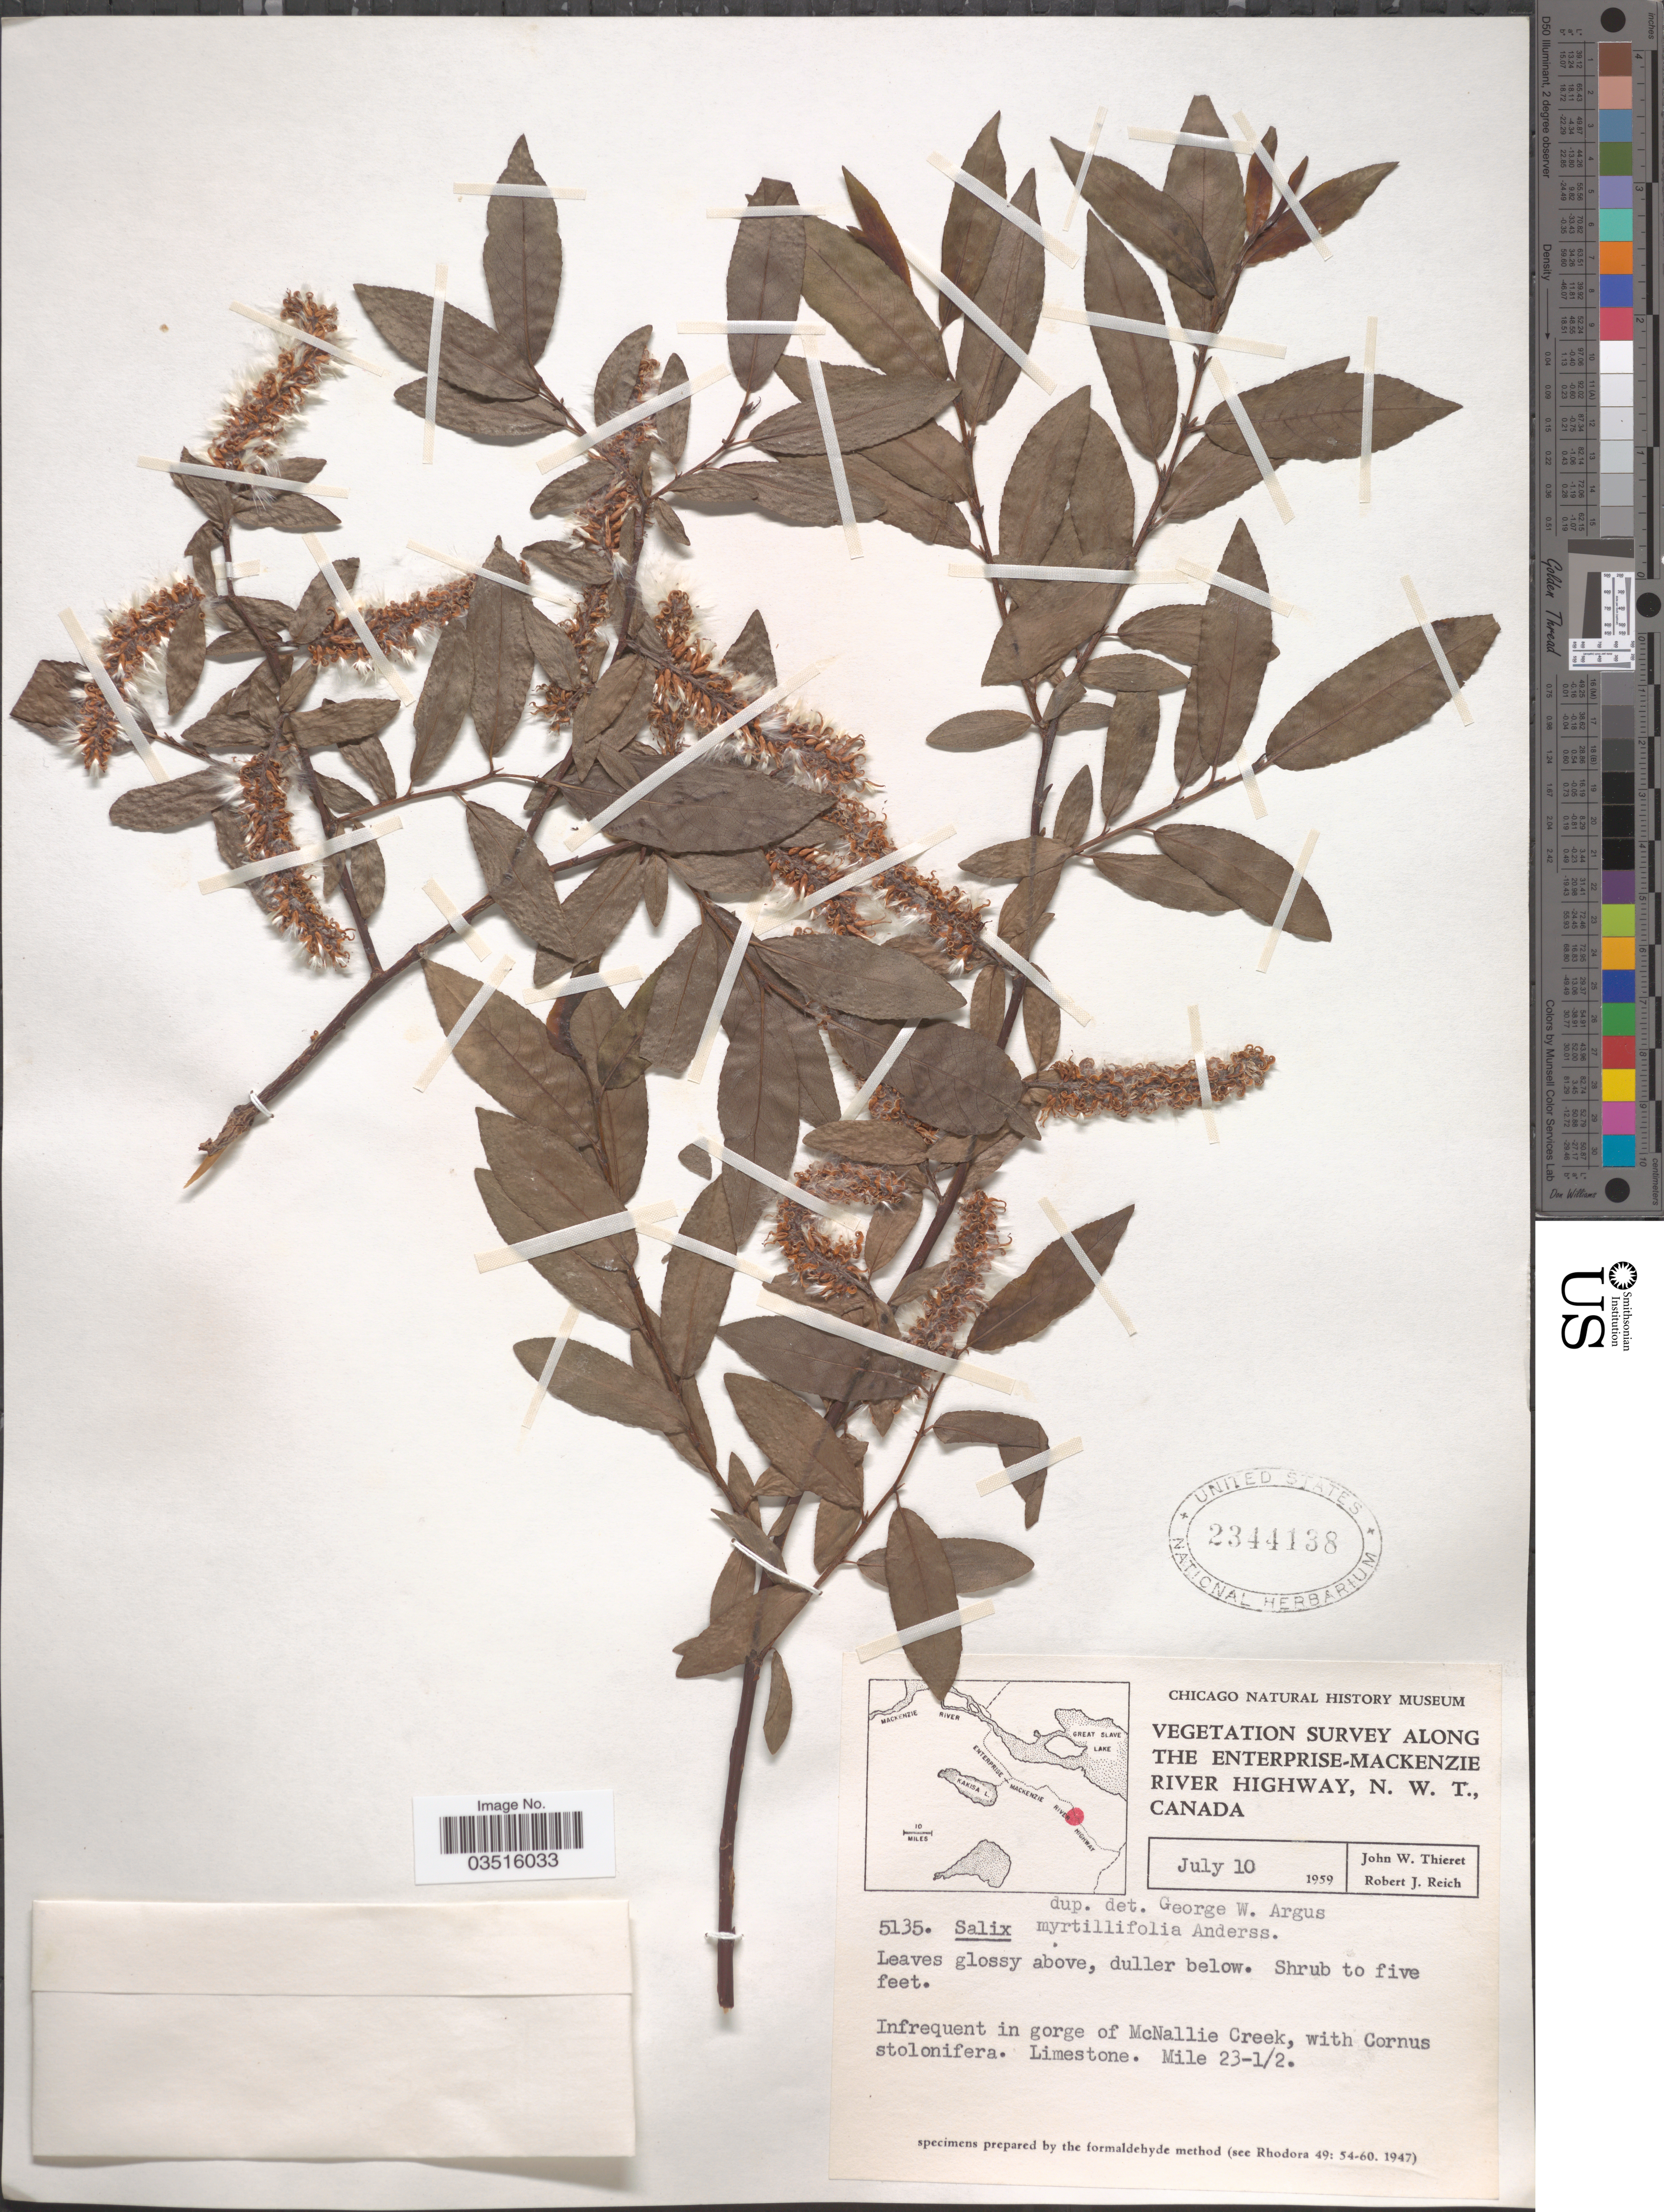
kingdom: Plantae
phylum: Tracheophyta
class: Magnoliopsida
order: Malpighiales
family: Salicaceae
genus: Salix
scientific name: Salix myrtillifolia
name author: Andersson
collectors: J. W. Thieret & R. Reich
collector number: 5135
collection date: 1959-07-10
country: Canada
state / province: Northwest Territories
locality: Along the Enterprise-Mackenzie River Highway. Infrequent in gorge of McNallie Creek. Mile 23-½.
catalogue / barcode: US 2344138